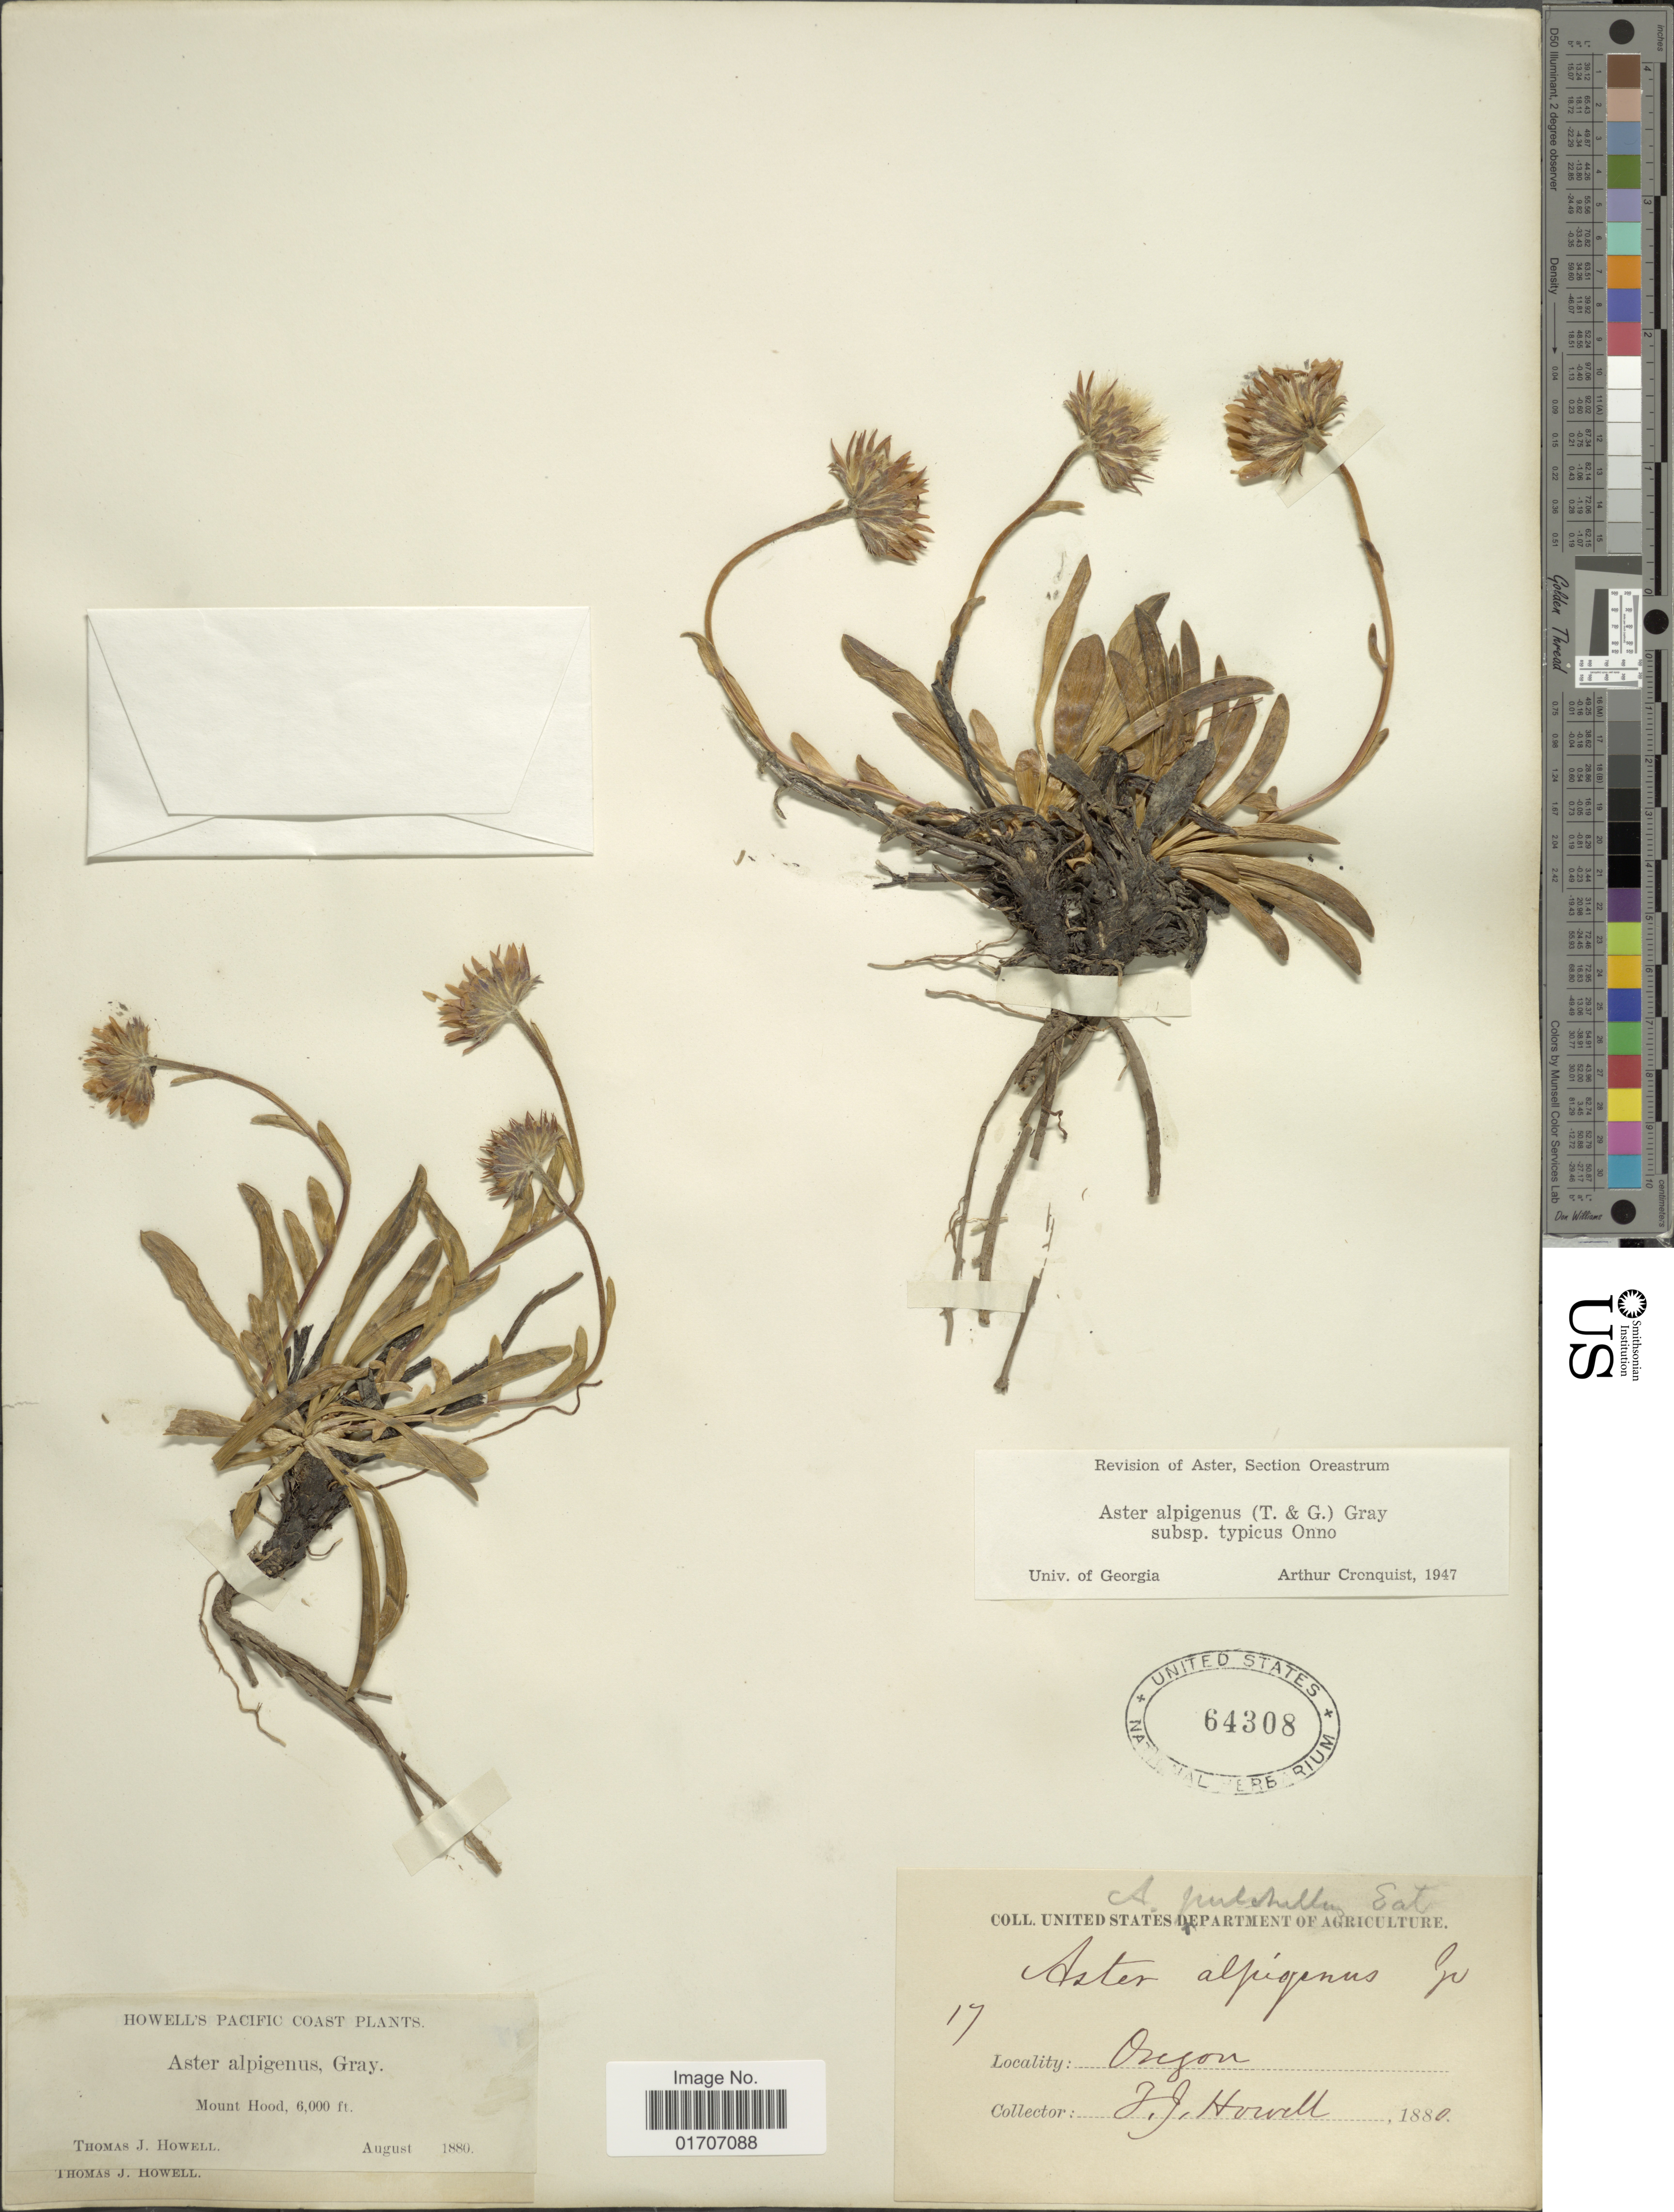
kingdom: Plantae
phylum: Tracheophyta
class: Magnoliopsida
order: Asterales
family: Asteraceae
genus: Oreostemma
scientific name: Oreostemma alpigenum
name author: (Torr. & A. Gray) Greene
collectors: T. J. Howell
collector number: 17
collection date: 1880-08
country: United States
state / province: Oregon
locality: Howell's Pacific Coast. Mount Hood.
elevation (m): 1829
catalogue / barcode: US 64308